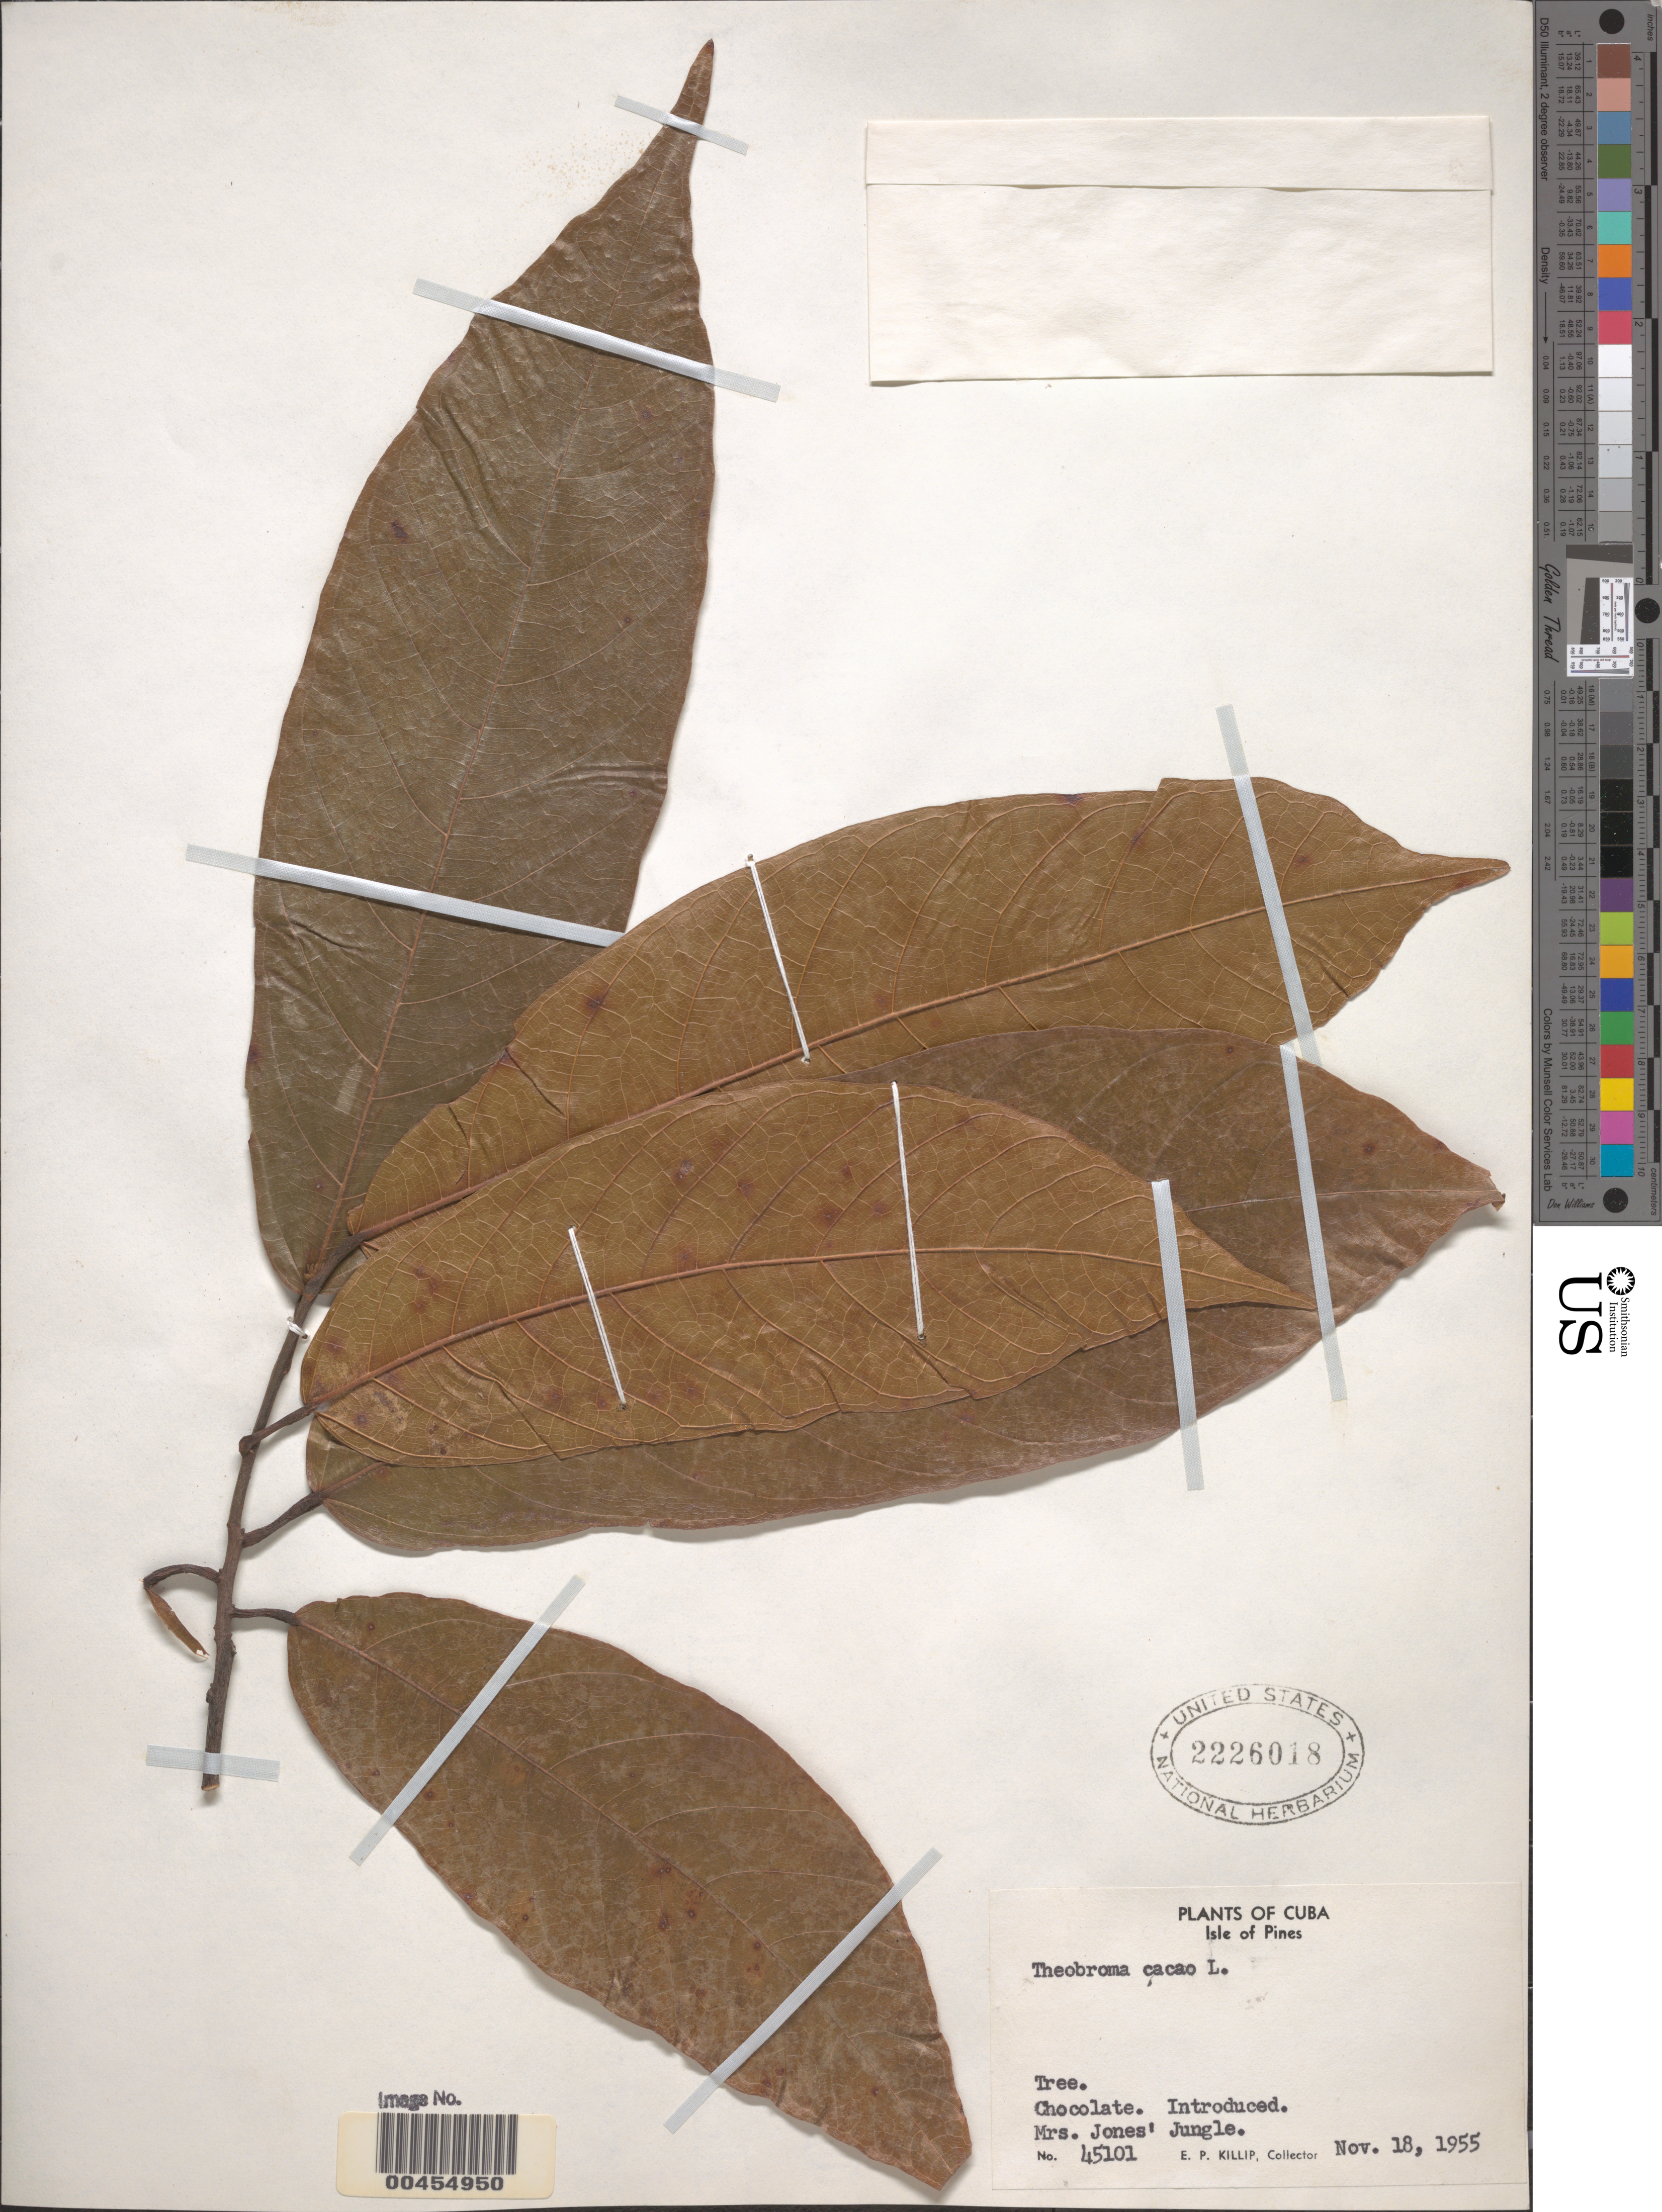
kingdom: Plantae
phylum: Tracheophyta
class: Magnoliopsida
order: Malvales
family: Malvaceae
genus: Theobroma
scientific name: Theobroma cacao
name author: L.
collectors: E. P. Killip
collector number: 45101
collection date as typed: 18 Nov 1955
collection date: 1955-11-18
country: Cuba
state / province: Isla de La Juventud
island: Isla de La Juventud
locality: Mrs. Jones' Jungle. (Province originally recorded as Isla de Pinos.)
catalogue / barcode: US 2226018